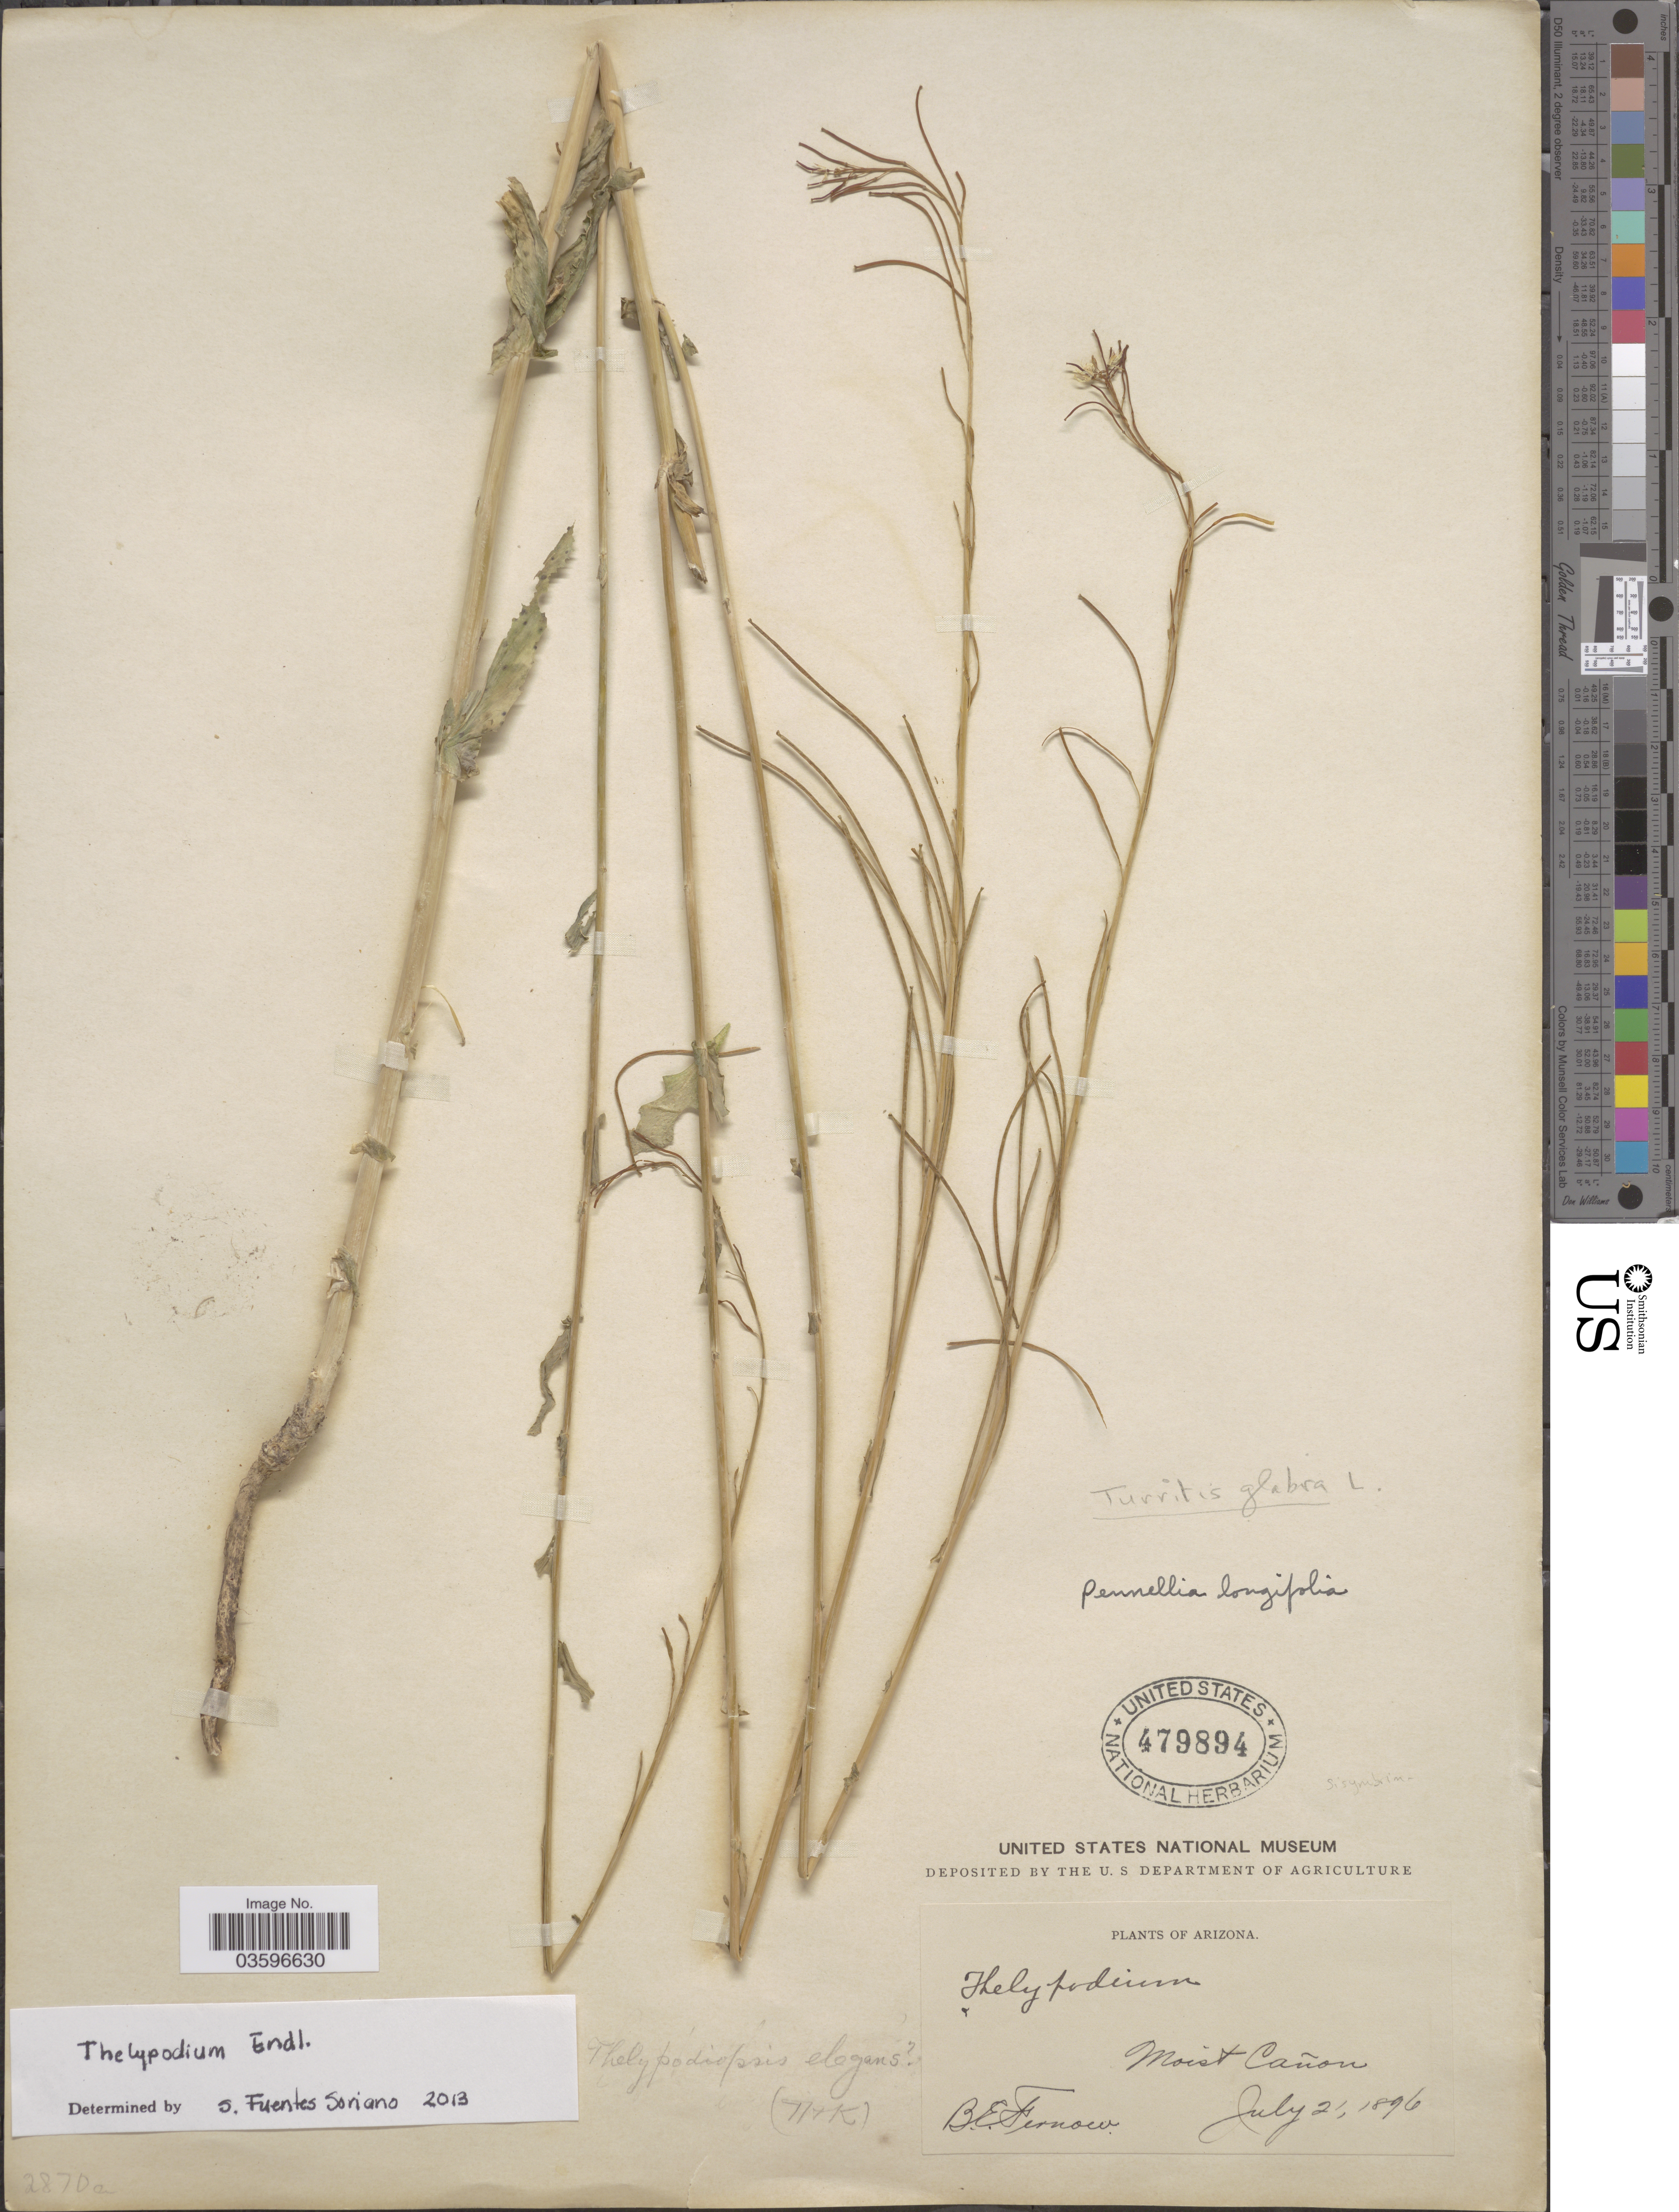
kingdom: Plantae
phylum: Tracheophyta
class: Magnoliopsida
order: Brassicales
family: Brassicaceae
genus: Thelypodium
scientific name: Thelypodium sp.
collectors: B. Fernow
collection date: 1896-07-21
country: United States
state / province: Arizona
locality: Moist Cañon.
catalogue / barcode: US 479894